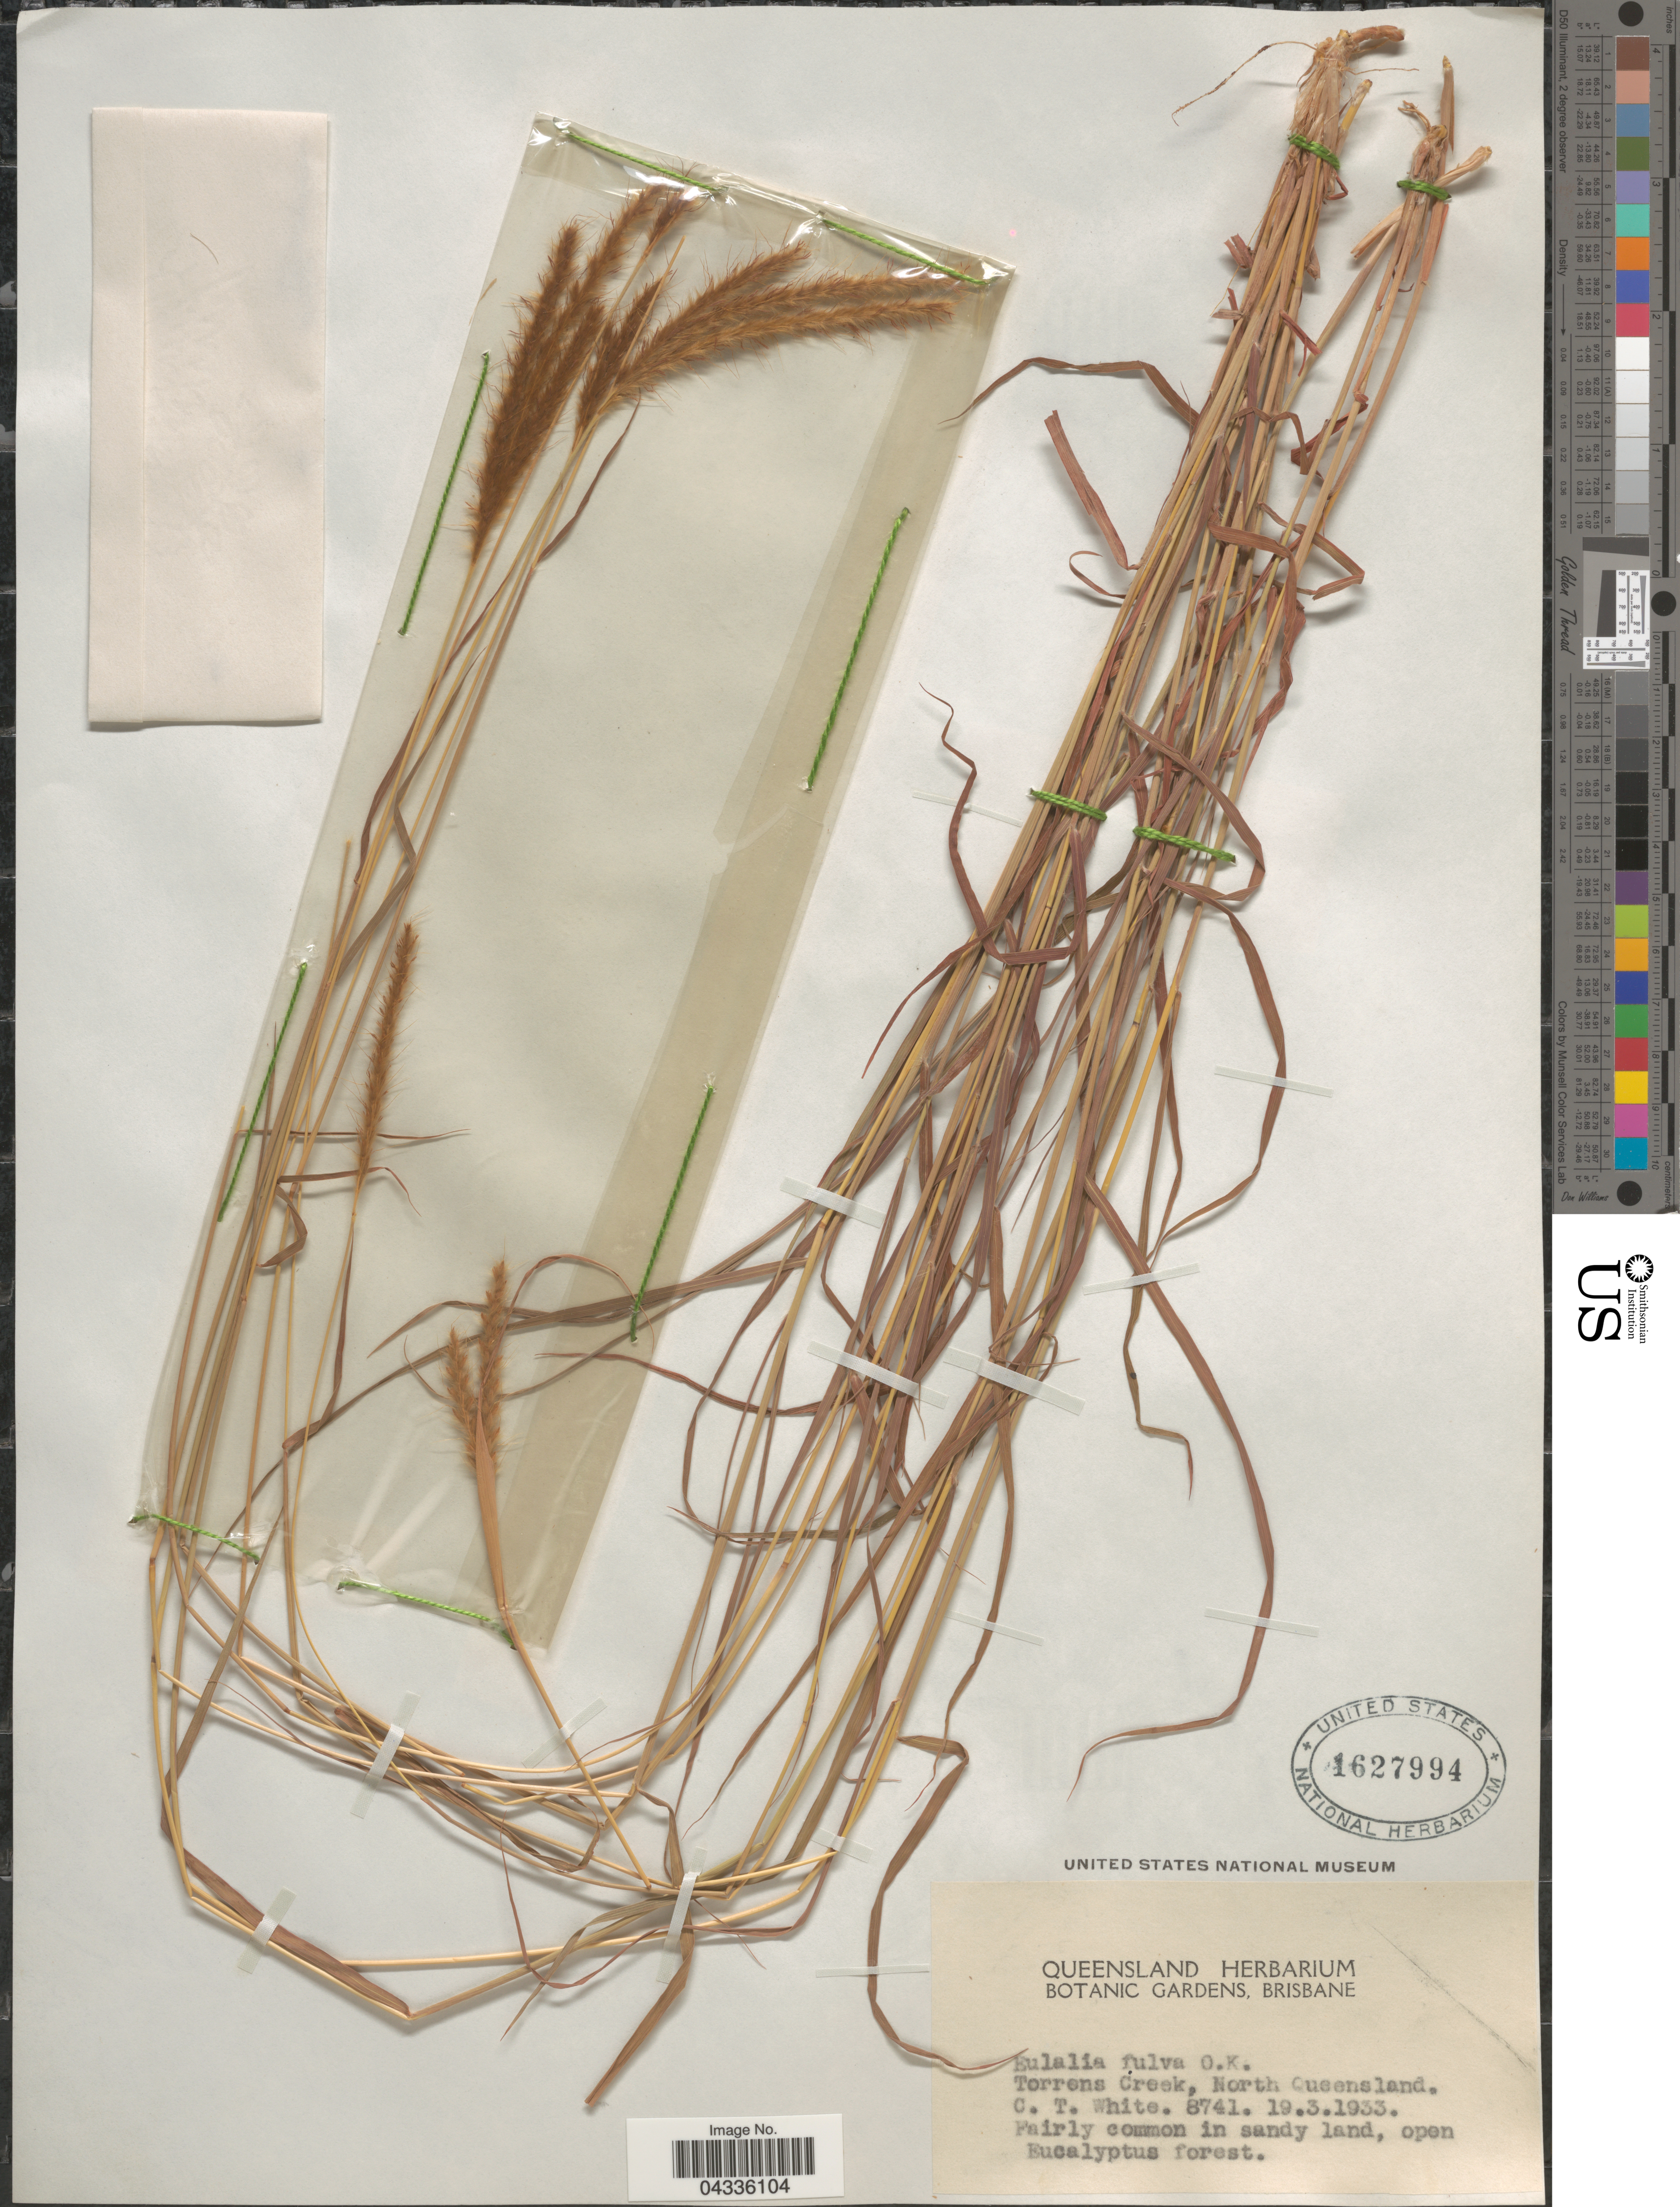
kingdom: Plantae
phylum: Tracheophyta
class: Liliopsida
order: Poales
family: Poaceae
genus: Eulalia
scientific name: Eulalia aurea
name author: (Bory) Kunth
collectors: C. T. White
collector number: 8741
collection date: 1933-03-19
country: Australia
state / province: Queensland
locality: Torrens Creek, North Queensland.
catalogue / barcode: US 4627994